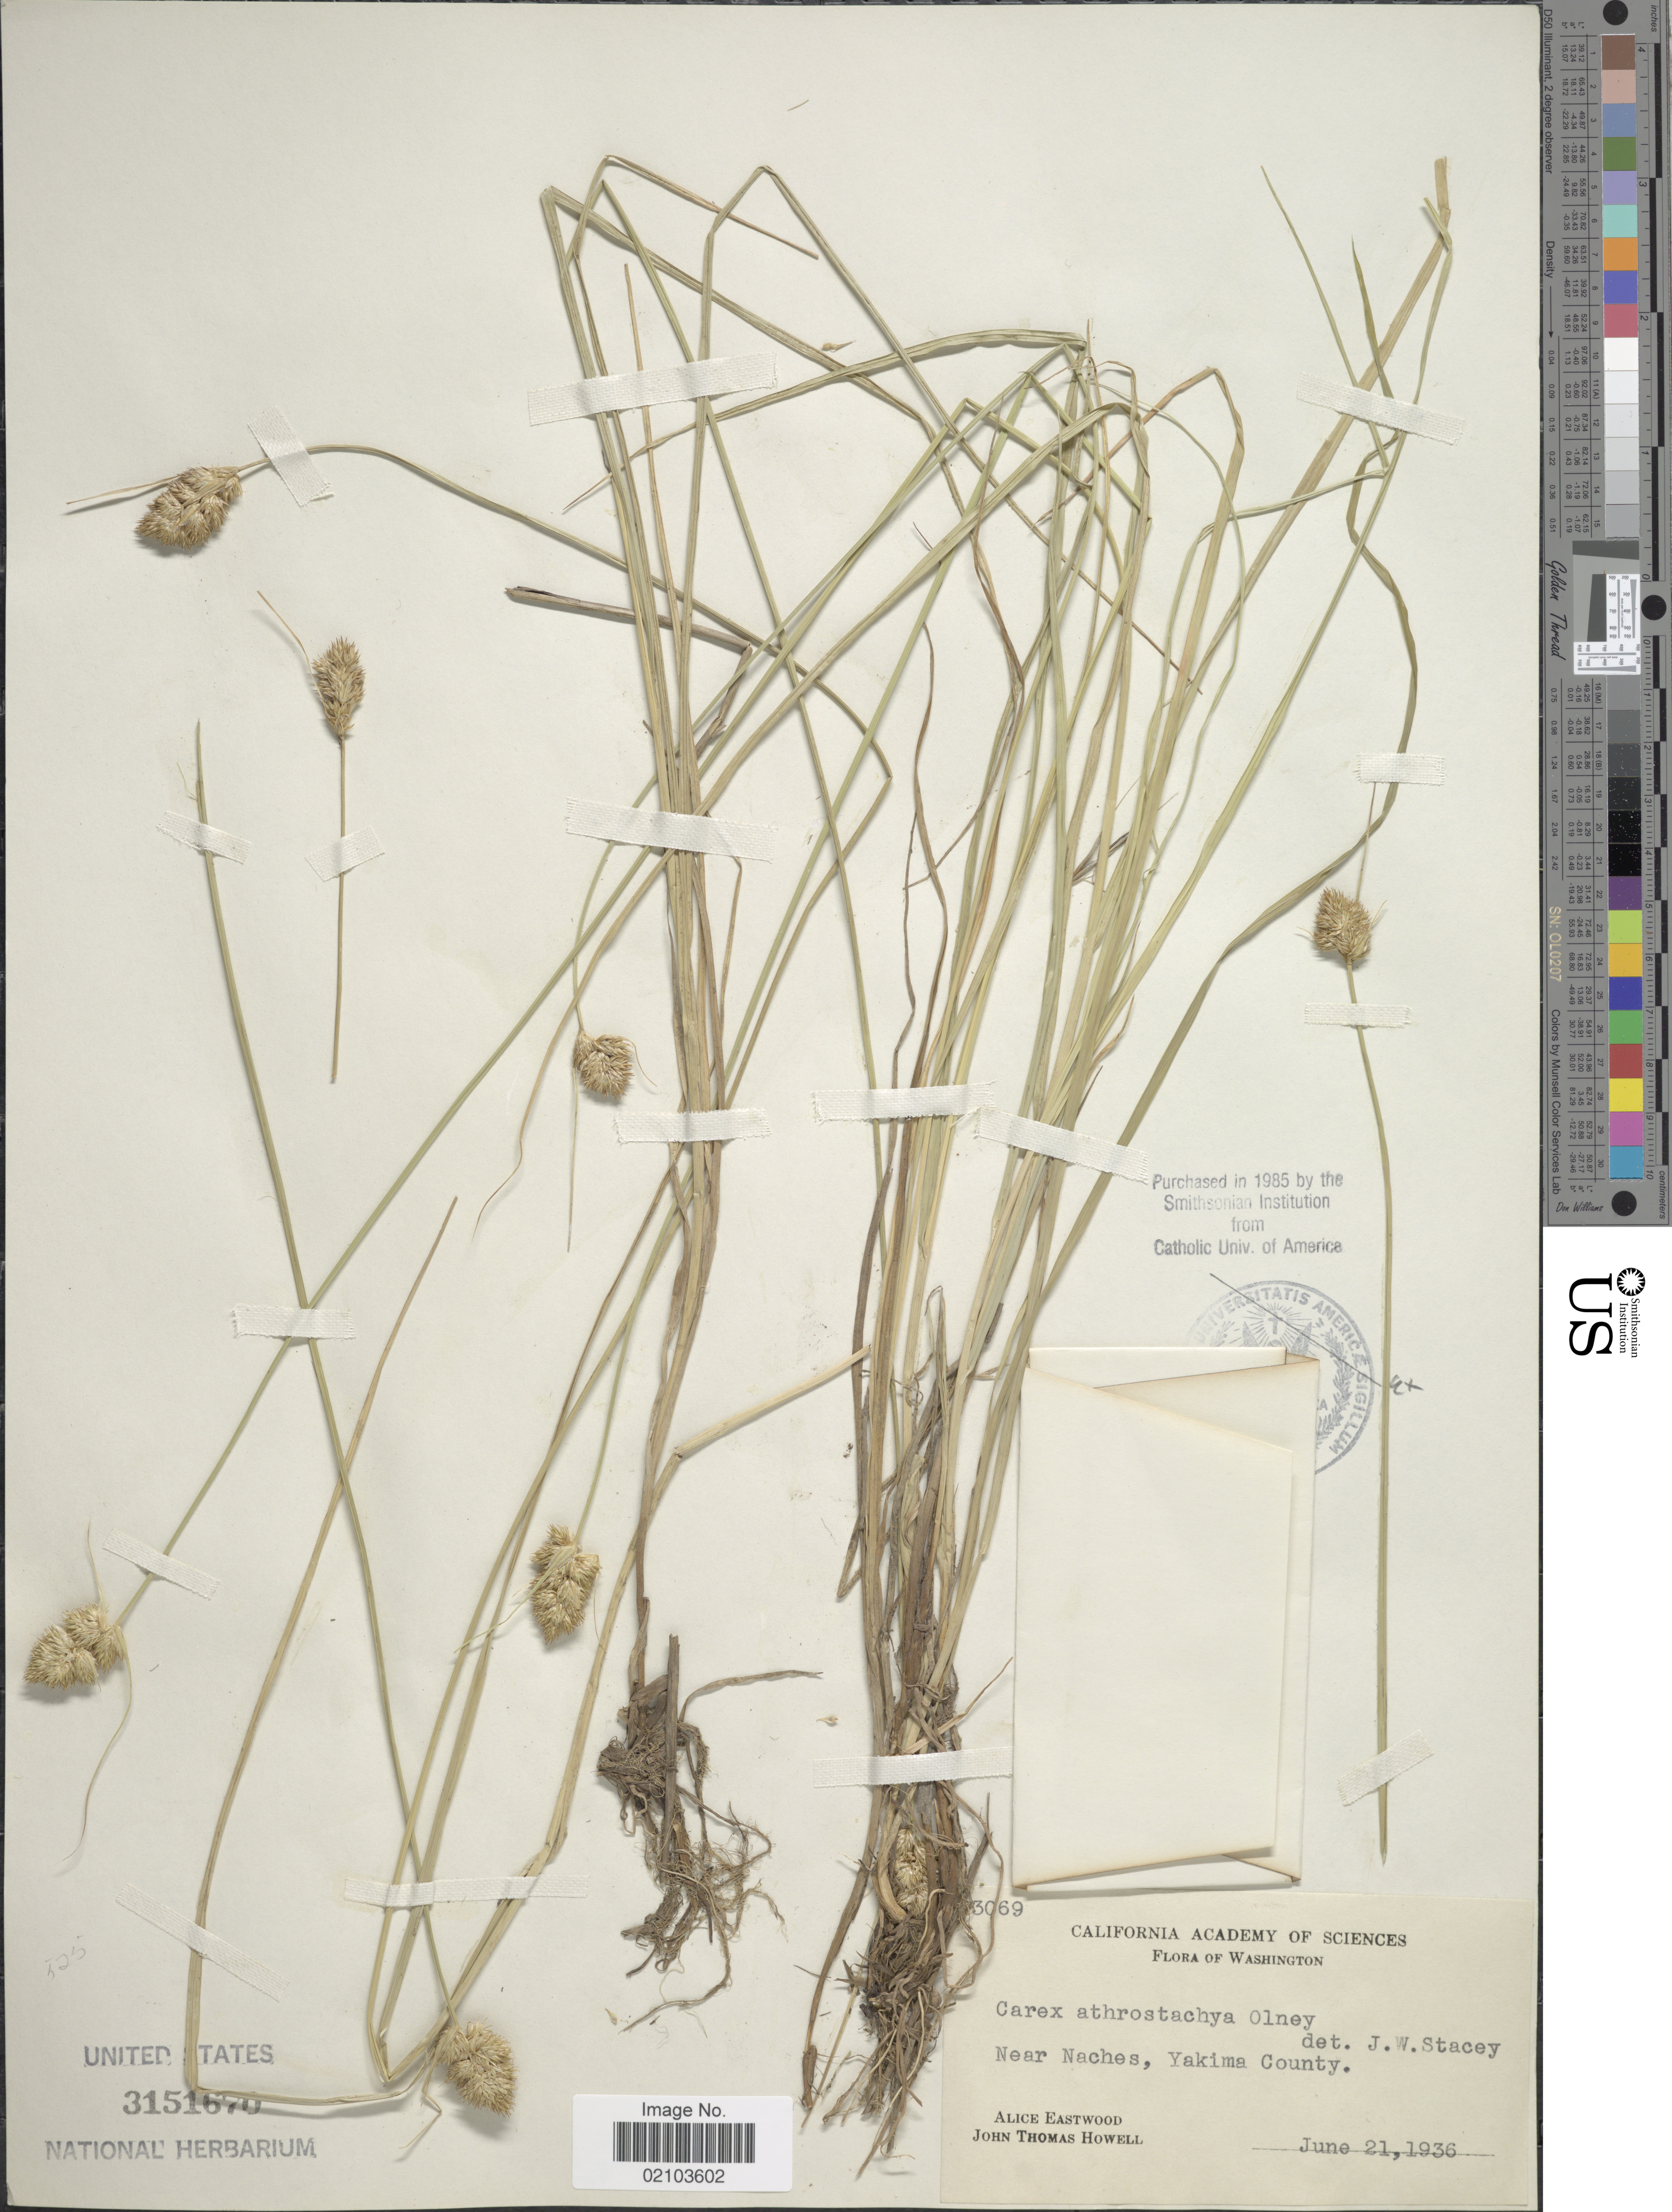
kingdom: Plantae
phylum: Tracheophyta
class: Liliopsida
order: Poales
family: Cyperaceae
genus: Carex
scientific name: Carex athrostachya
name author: Olney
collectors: A. Eastwood & J. T. Howell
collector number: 3069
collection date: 1936-06-21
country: United States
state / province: Washington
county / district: Yakima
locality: Near Naches, Yakima County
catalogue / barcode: US 3151670